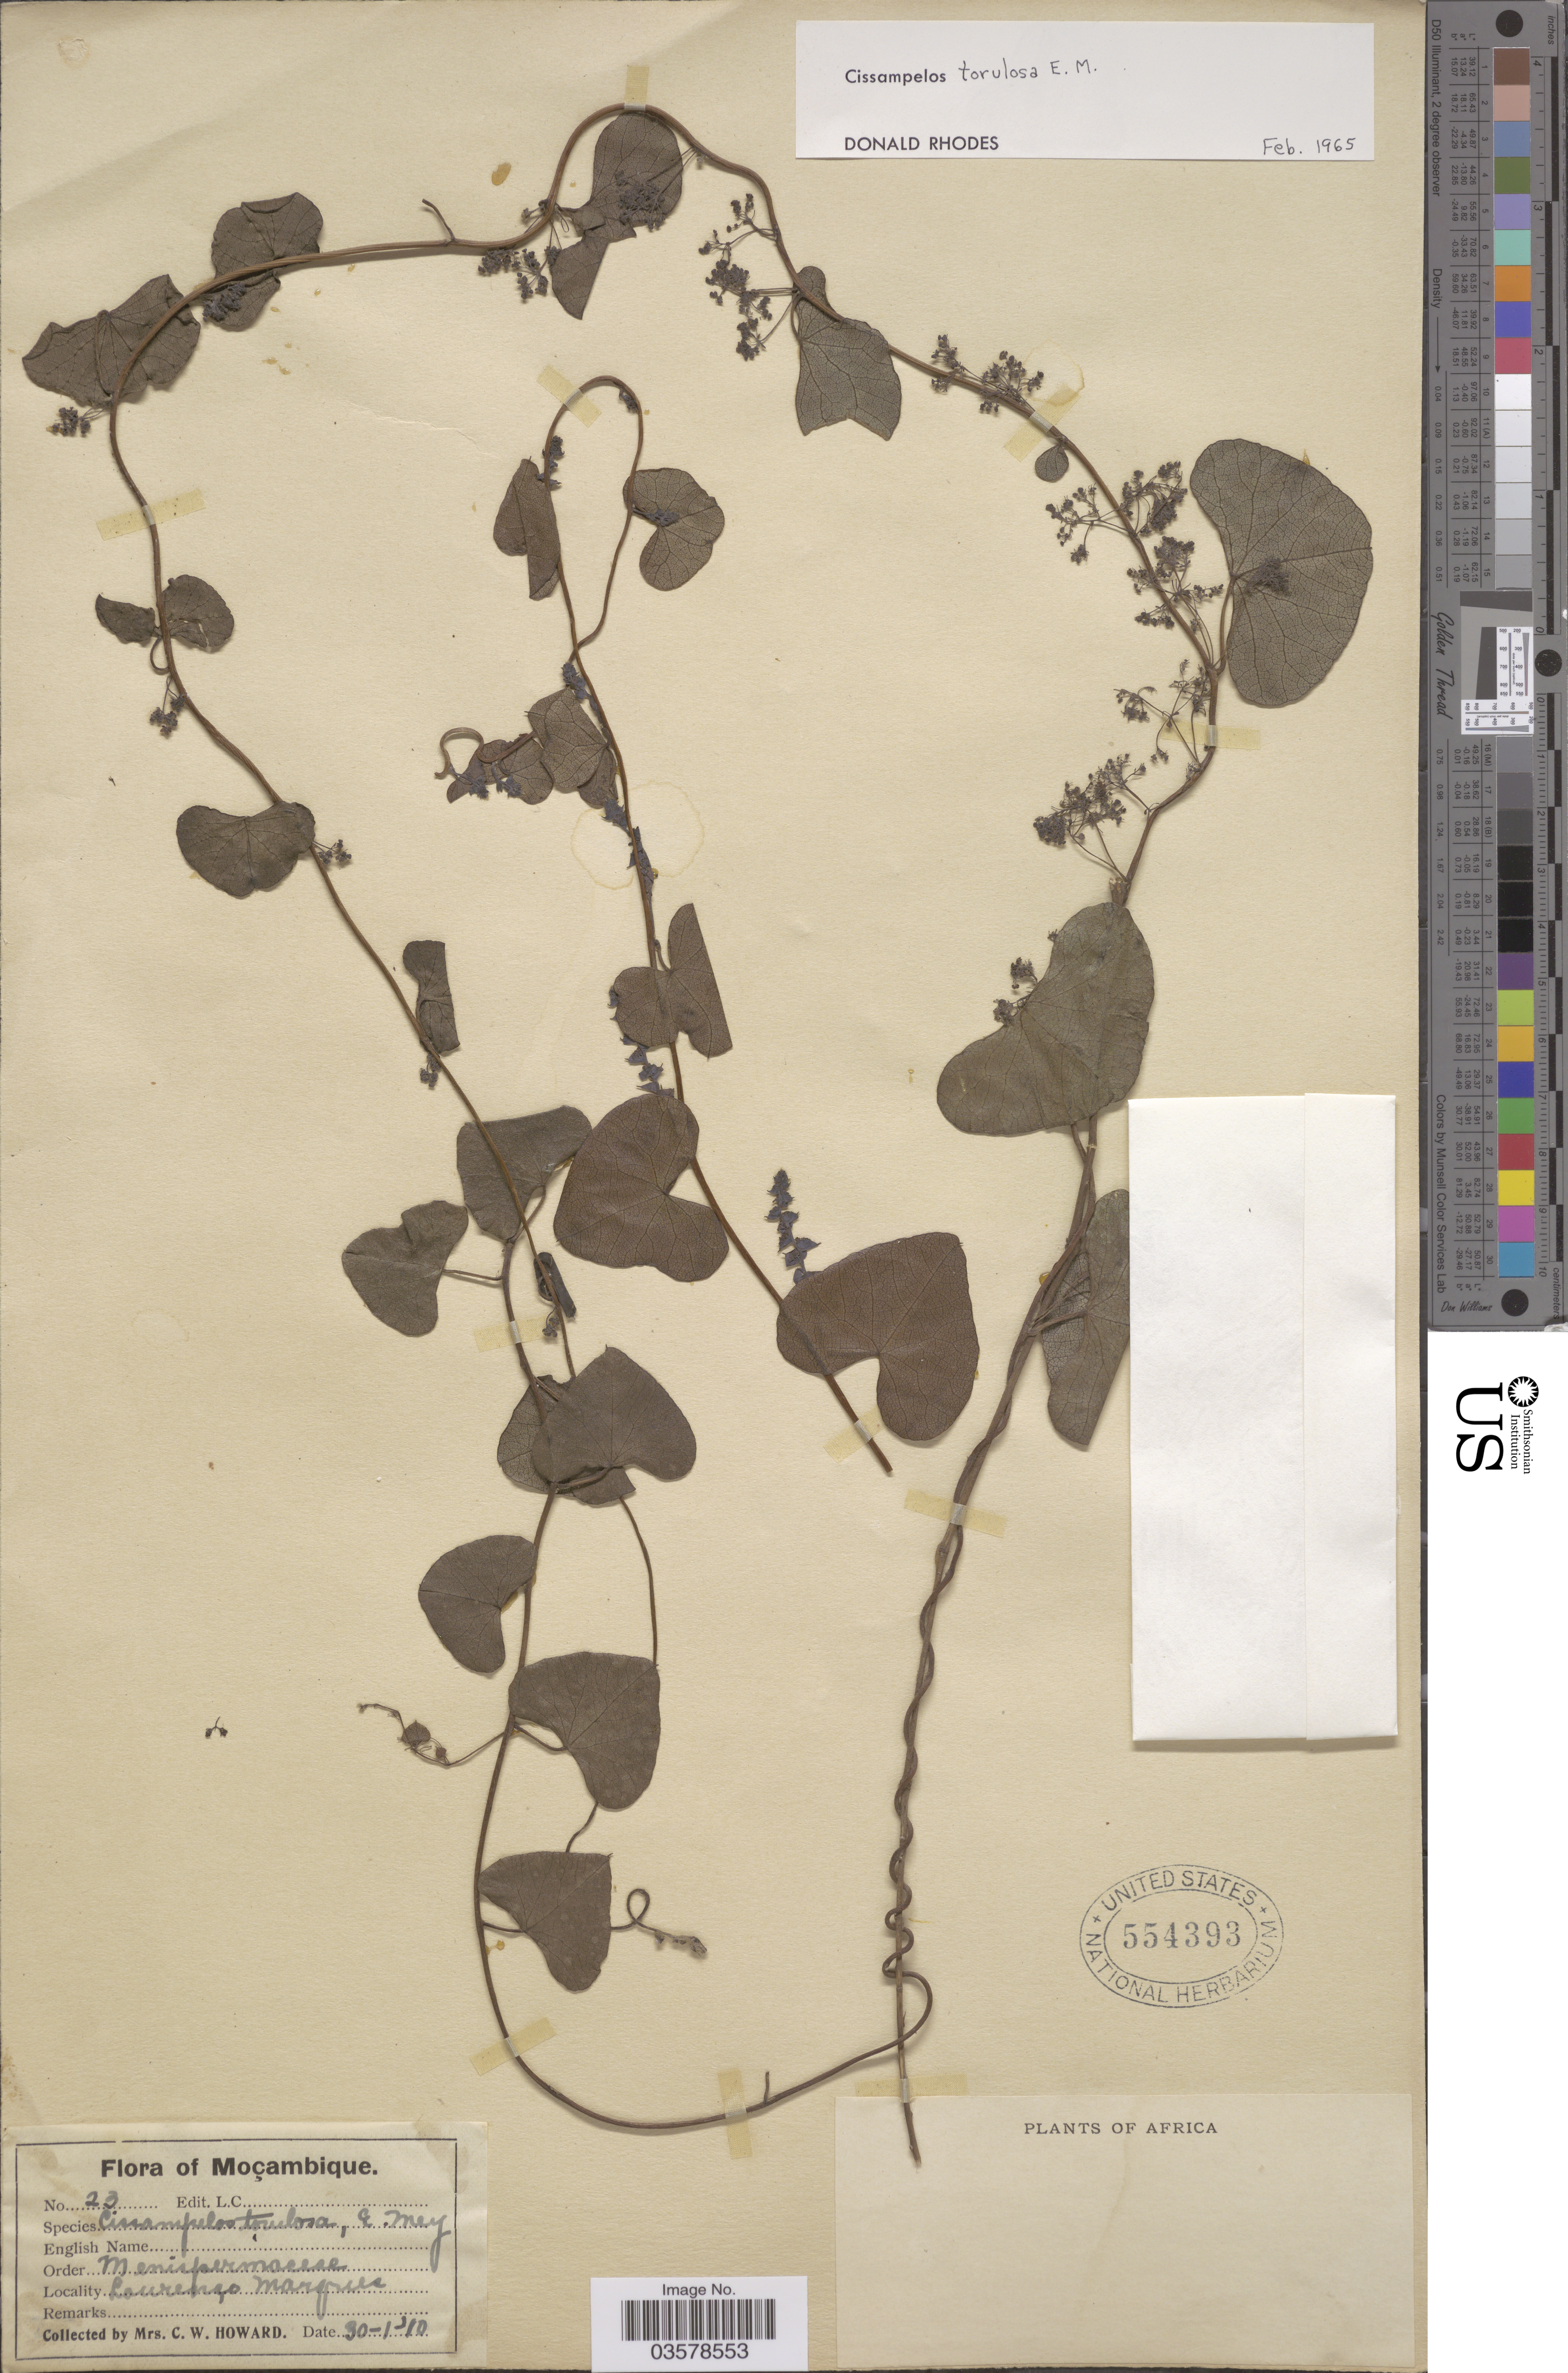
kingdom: Plantae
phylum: Tracheophyta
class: Magnoliopsida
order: Ranunculales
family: Menispermaceae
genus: Cissampelos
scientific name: Cissampelos torulosa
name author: E. Mey. ex Harv. & Sond.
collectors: C. W. Howard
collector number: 23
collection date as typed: Transcribed d/m/y: 30/1/10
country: Mozambique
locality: Moçambique. Lourenco Marques.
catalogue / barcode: US 554393